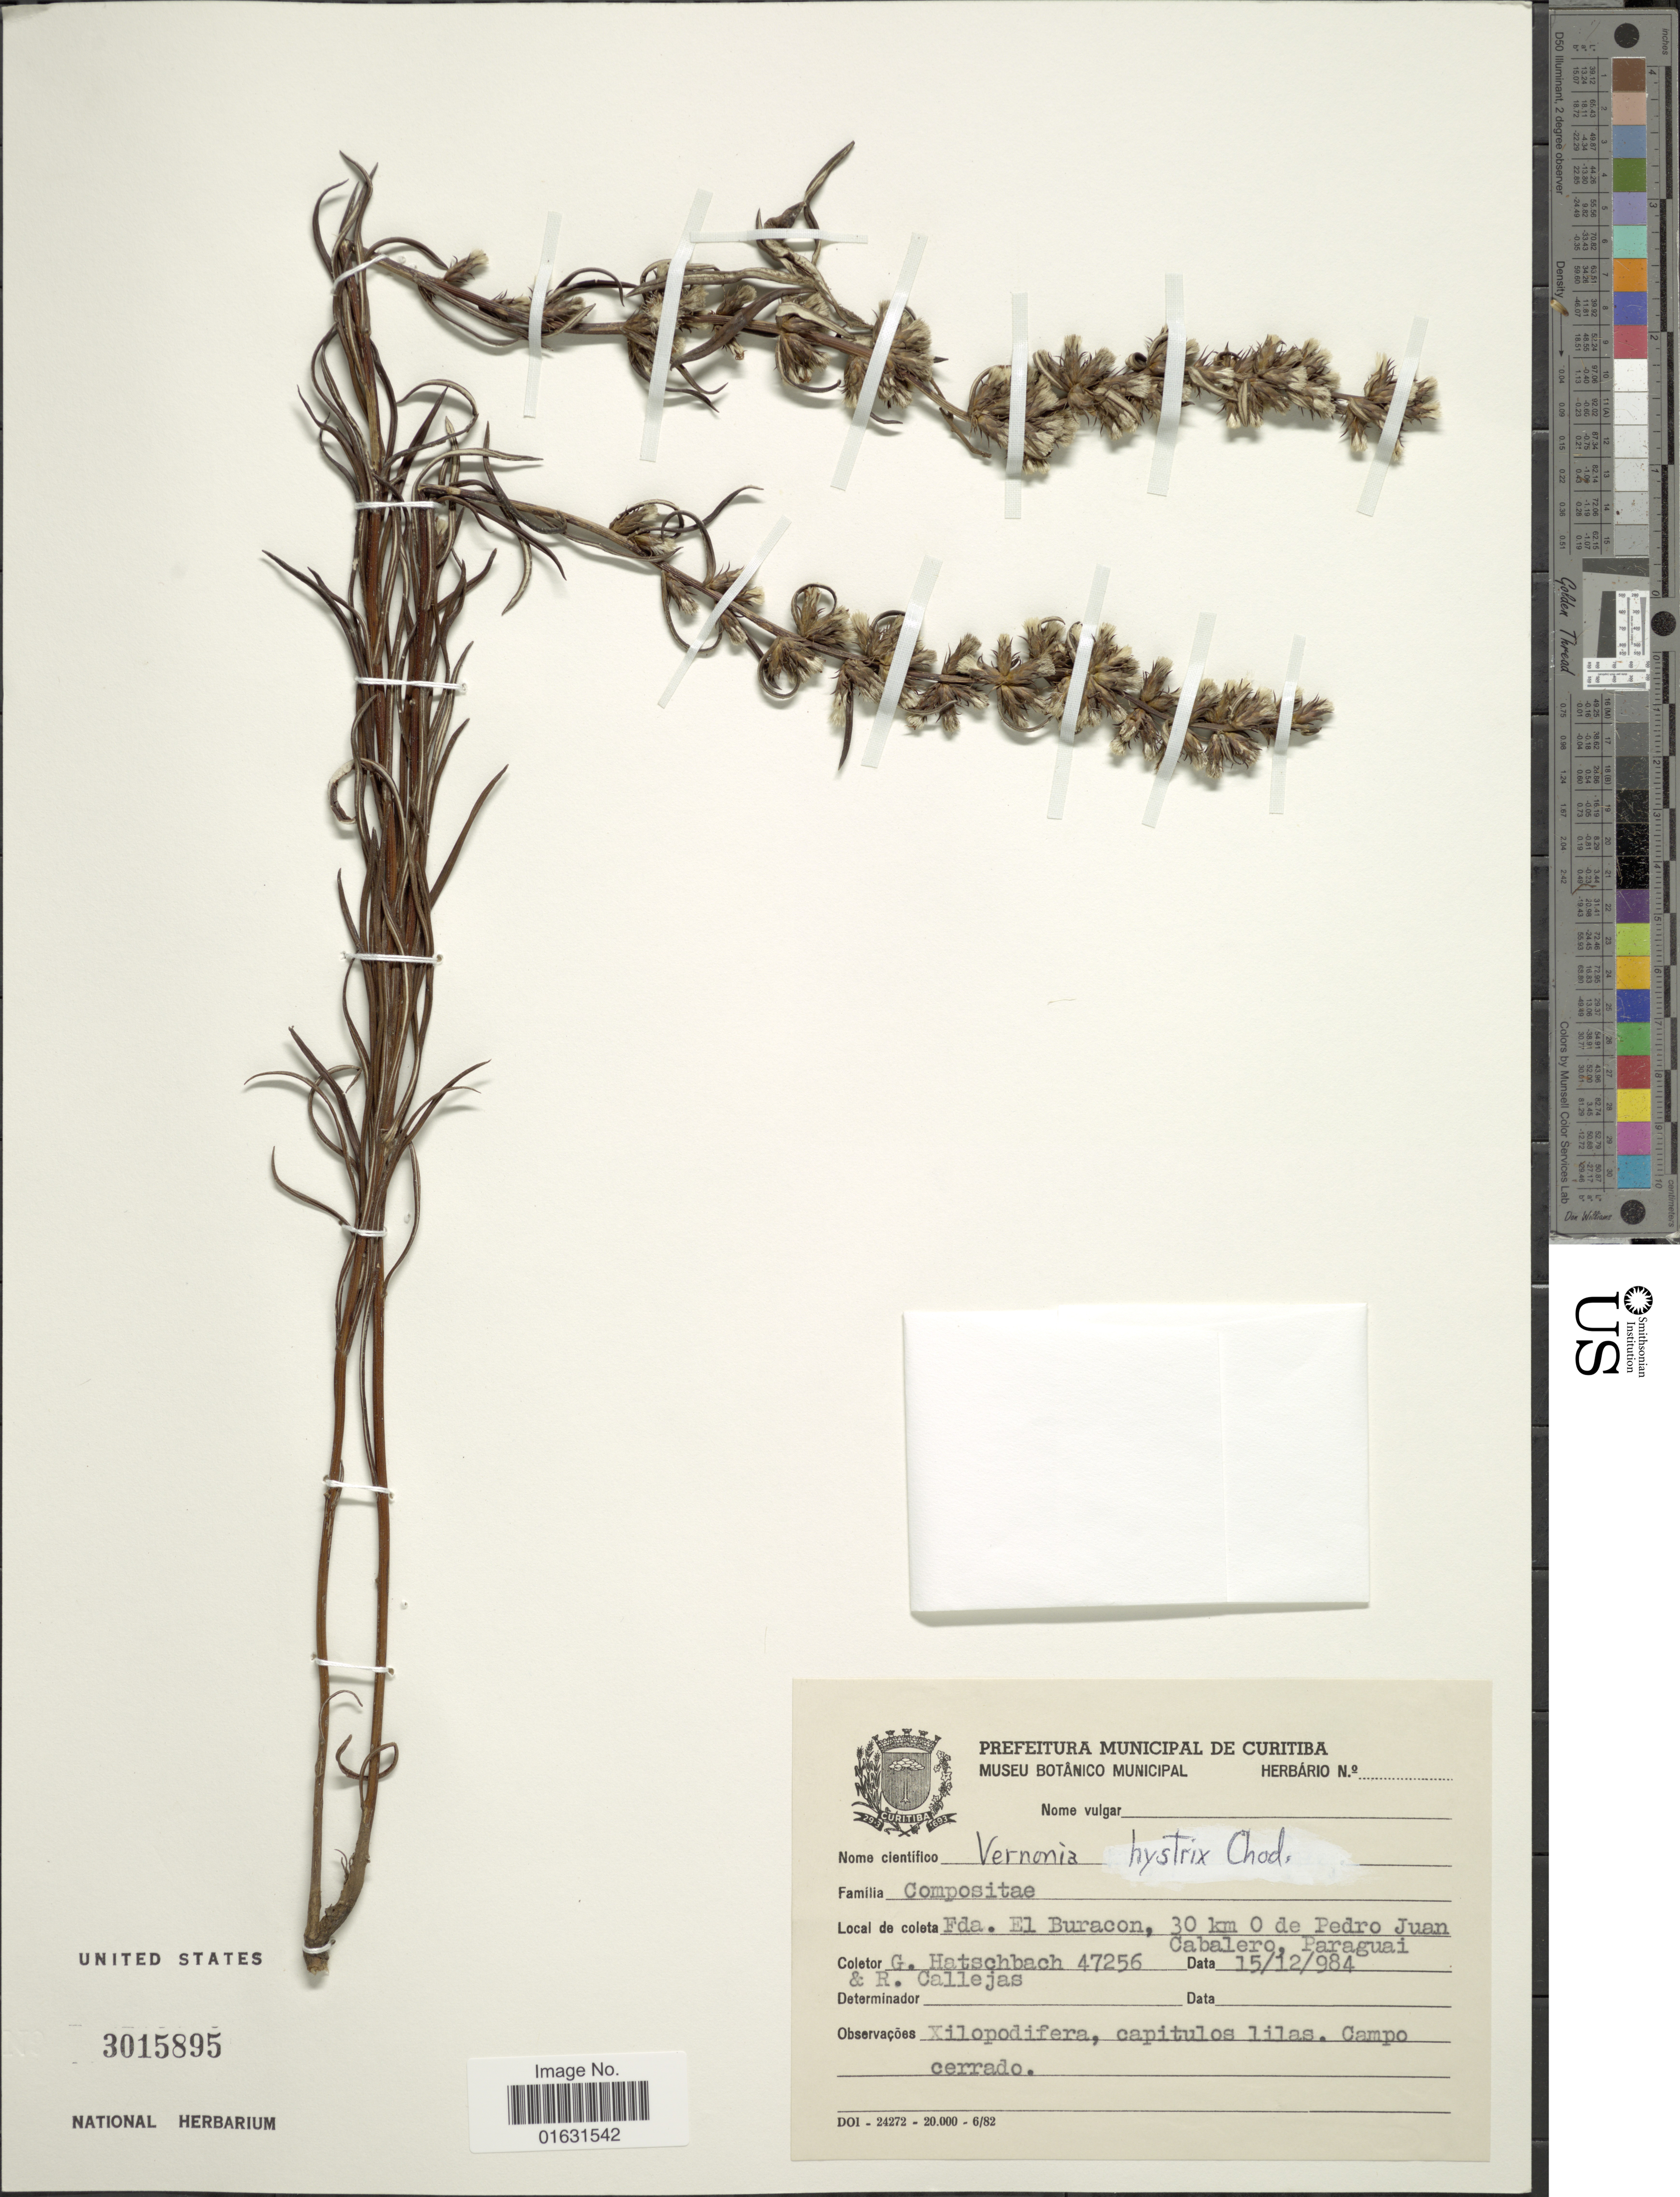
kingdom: Plantae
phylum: Tracheophyta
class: Magnoliopsida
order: Asterales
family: Asteraceae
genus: Stenocephalum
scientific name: Stenocephalum hystrix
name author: (Chodat) H. Rob.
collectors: G. Hatschbach & R. Callejas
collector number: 47256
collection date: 1984-12-15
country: Paraguay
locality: Fda. El Buracon, 30 km O de Pedro Juan, Cabalero, Paraguai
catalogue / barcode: US 3015895